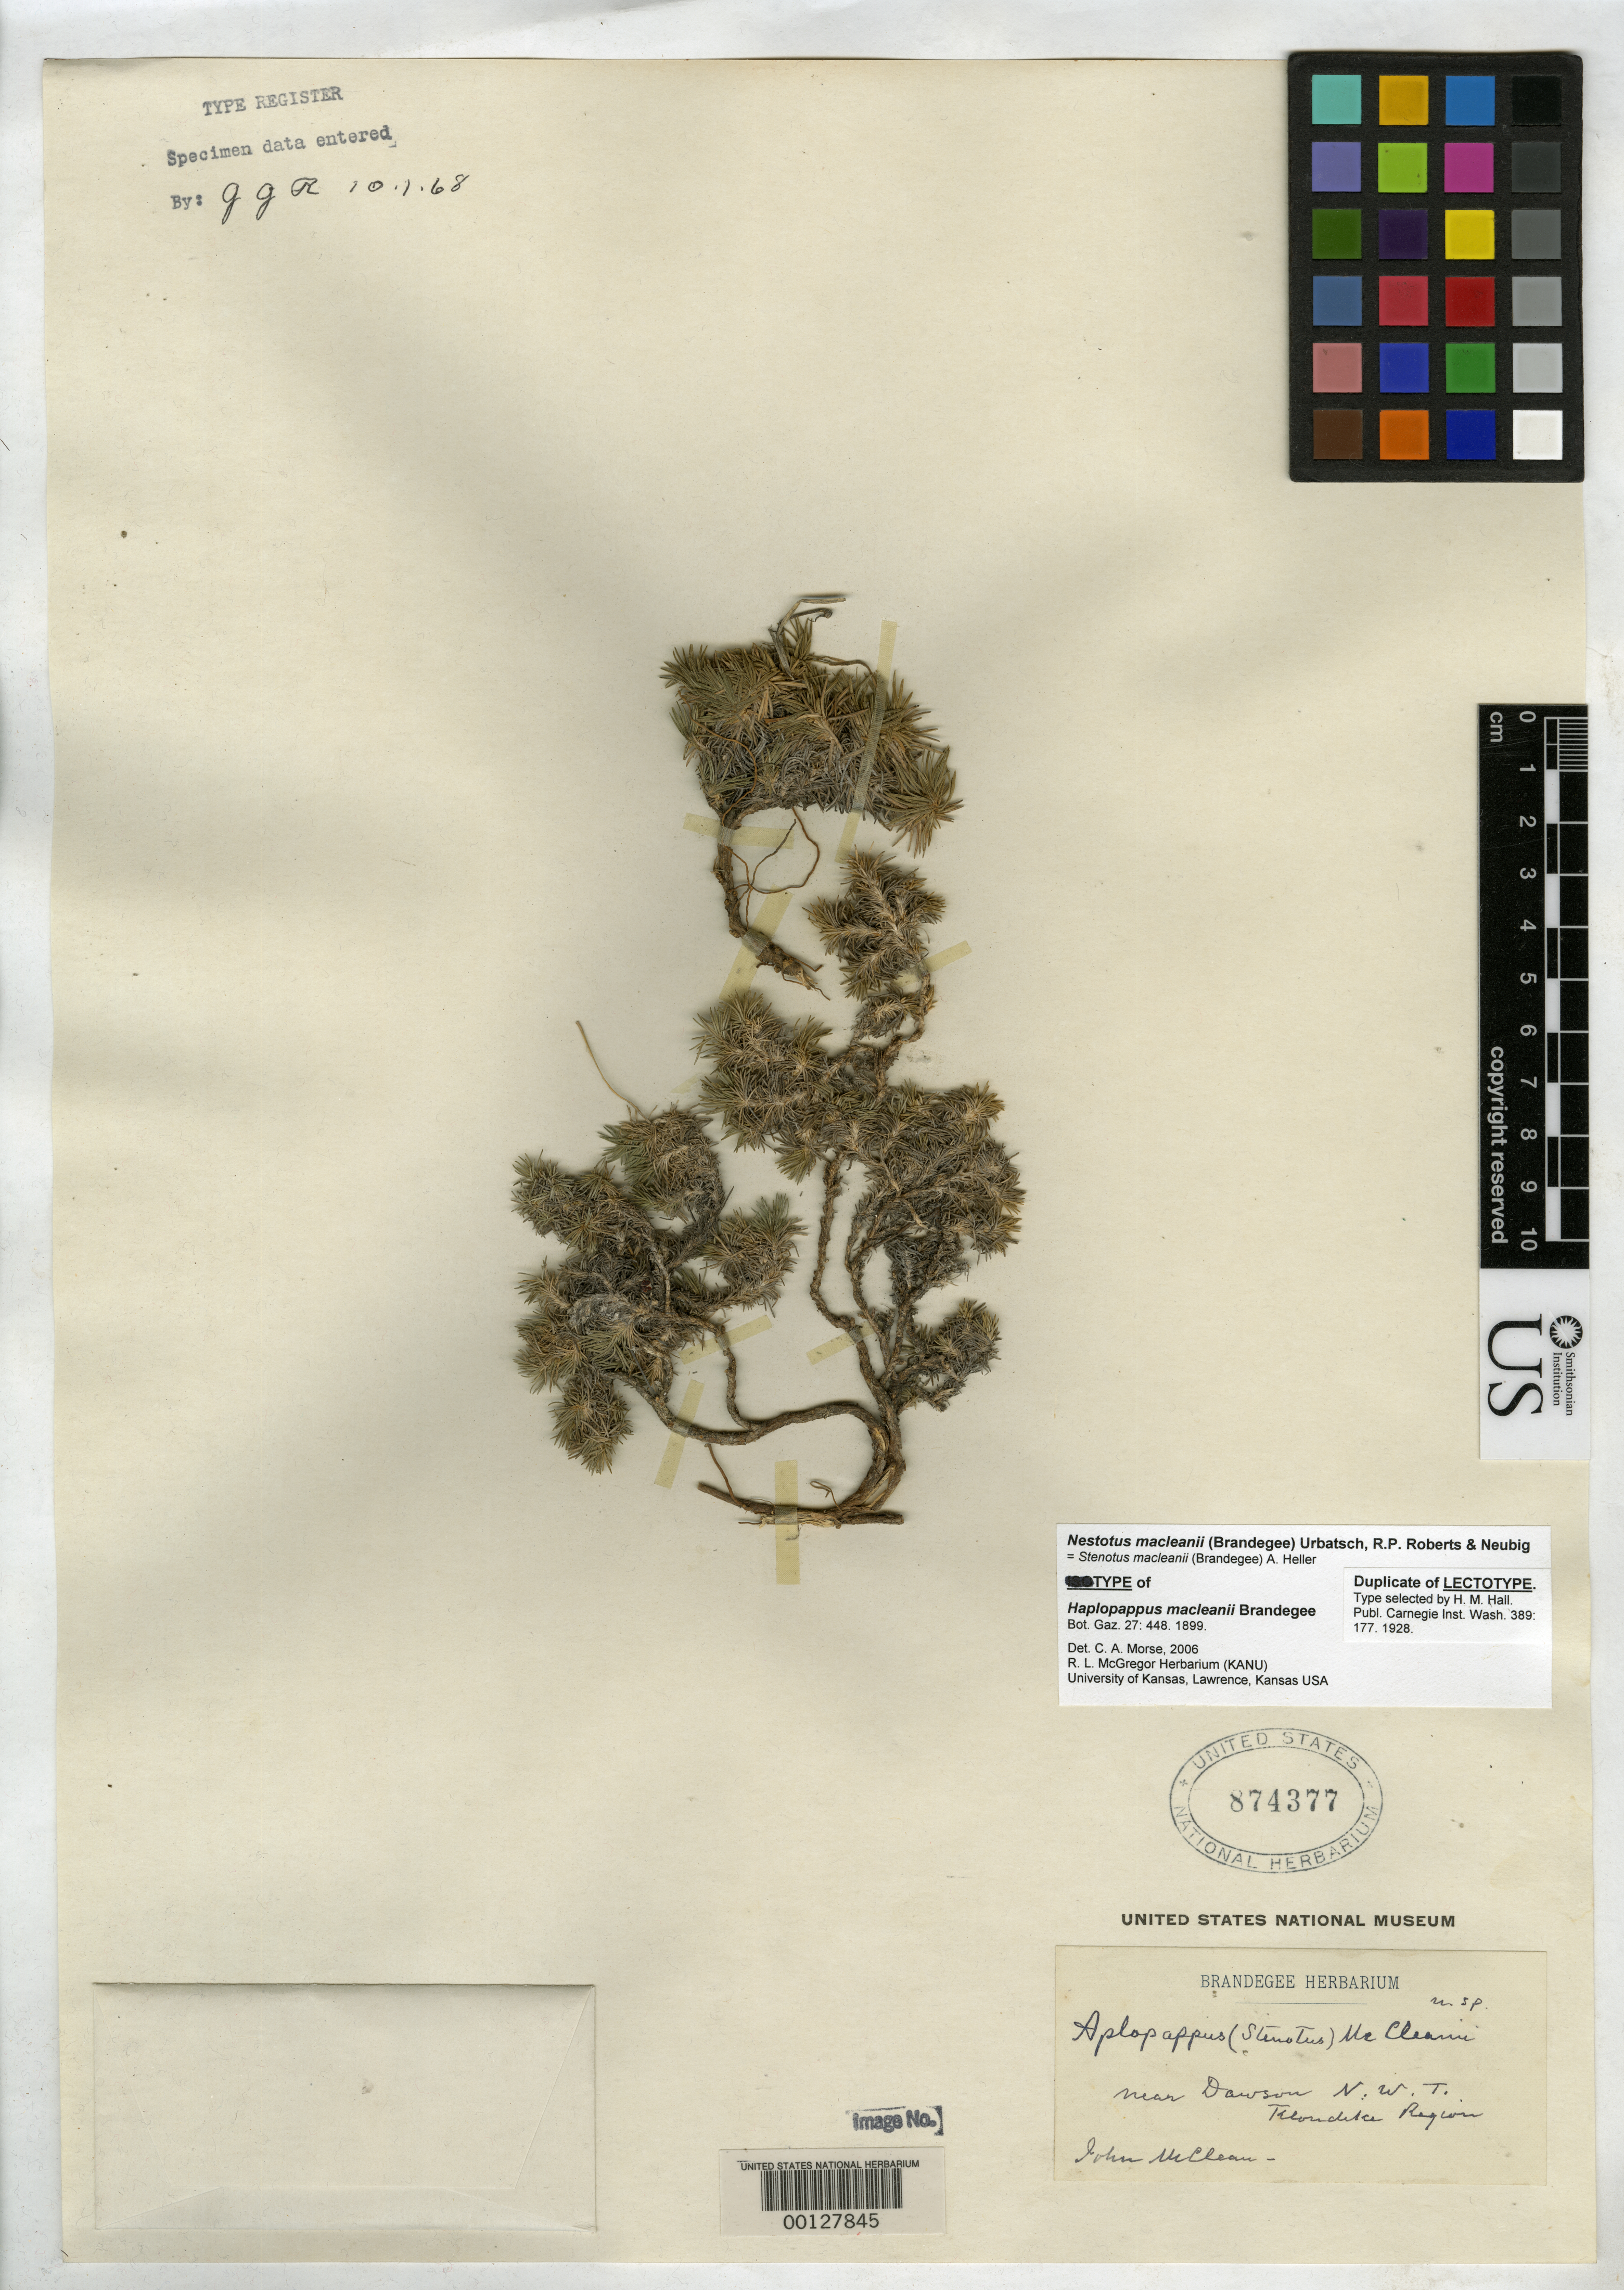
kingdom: Plantae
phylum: Tracheophyta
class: Magnoliopsida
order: Asterales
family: Asteraceae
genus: Haplopappus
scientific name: Haplopappus macleanii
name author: Brandegee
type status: Isotype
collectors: J. Maclean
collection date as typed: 1898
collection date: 1898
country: Canada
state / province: Northwest Territories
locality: Dawson, Klondike Region.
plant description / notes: Roberts et al. (2004, Sida 21: 1651) cite "holotype" (presumably this sheet) at US; but this sheet annotated by C.A. Morse (2006) as "duplicate of lectotype".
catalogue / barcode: US 874377